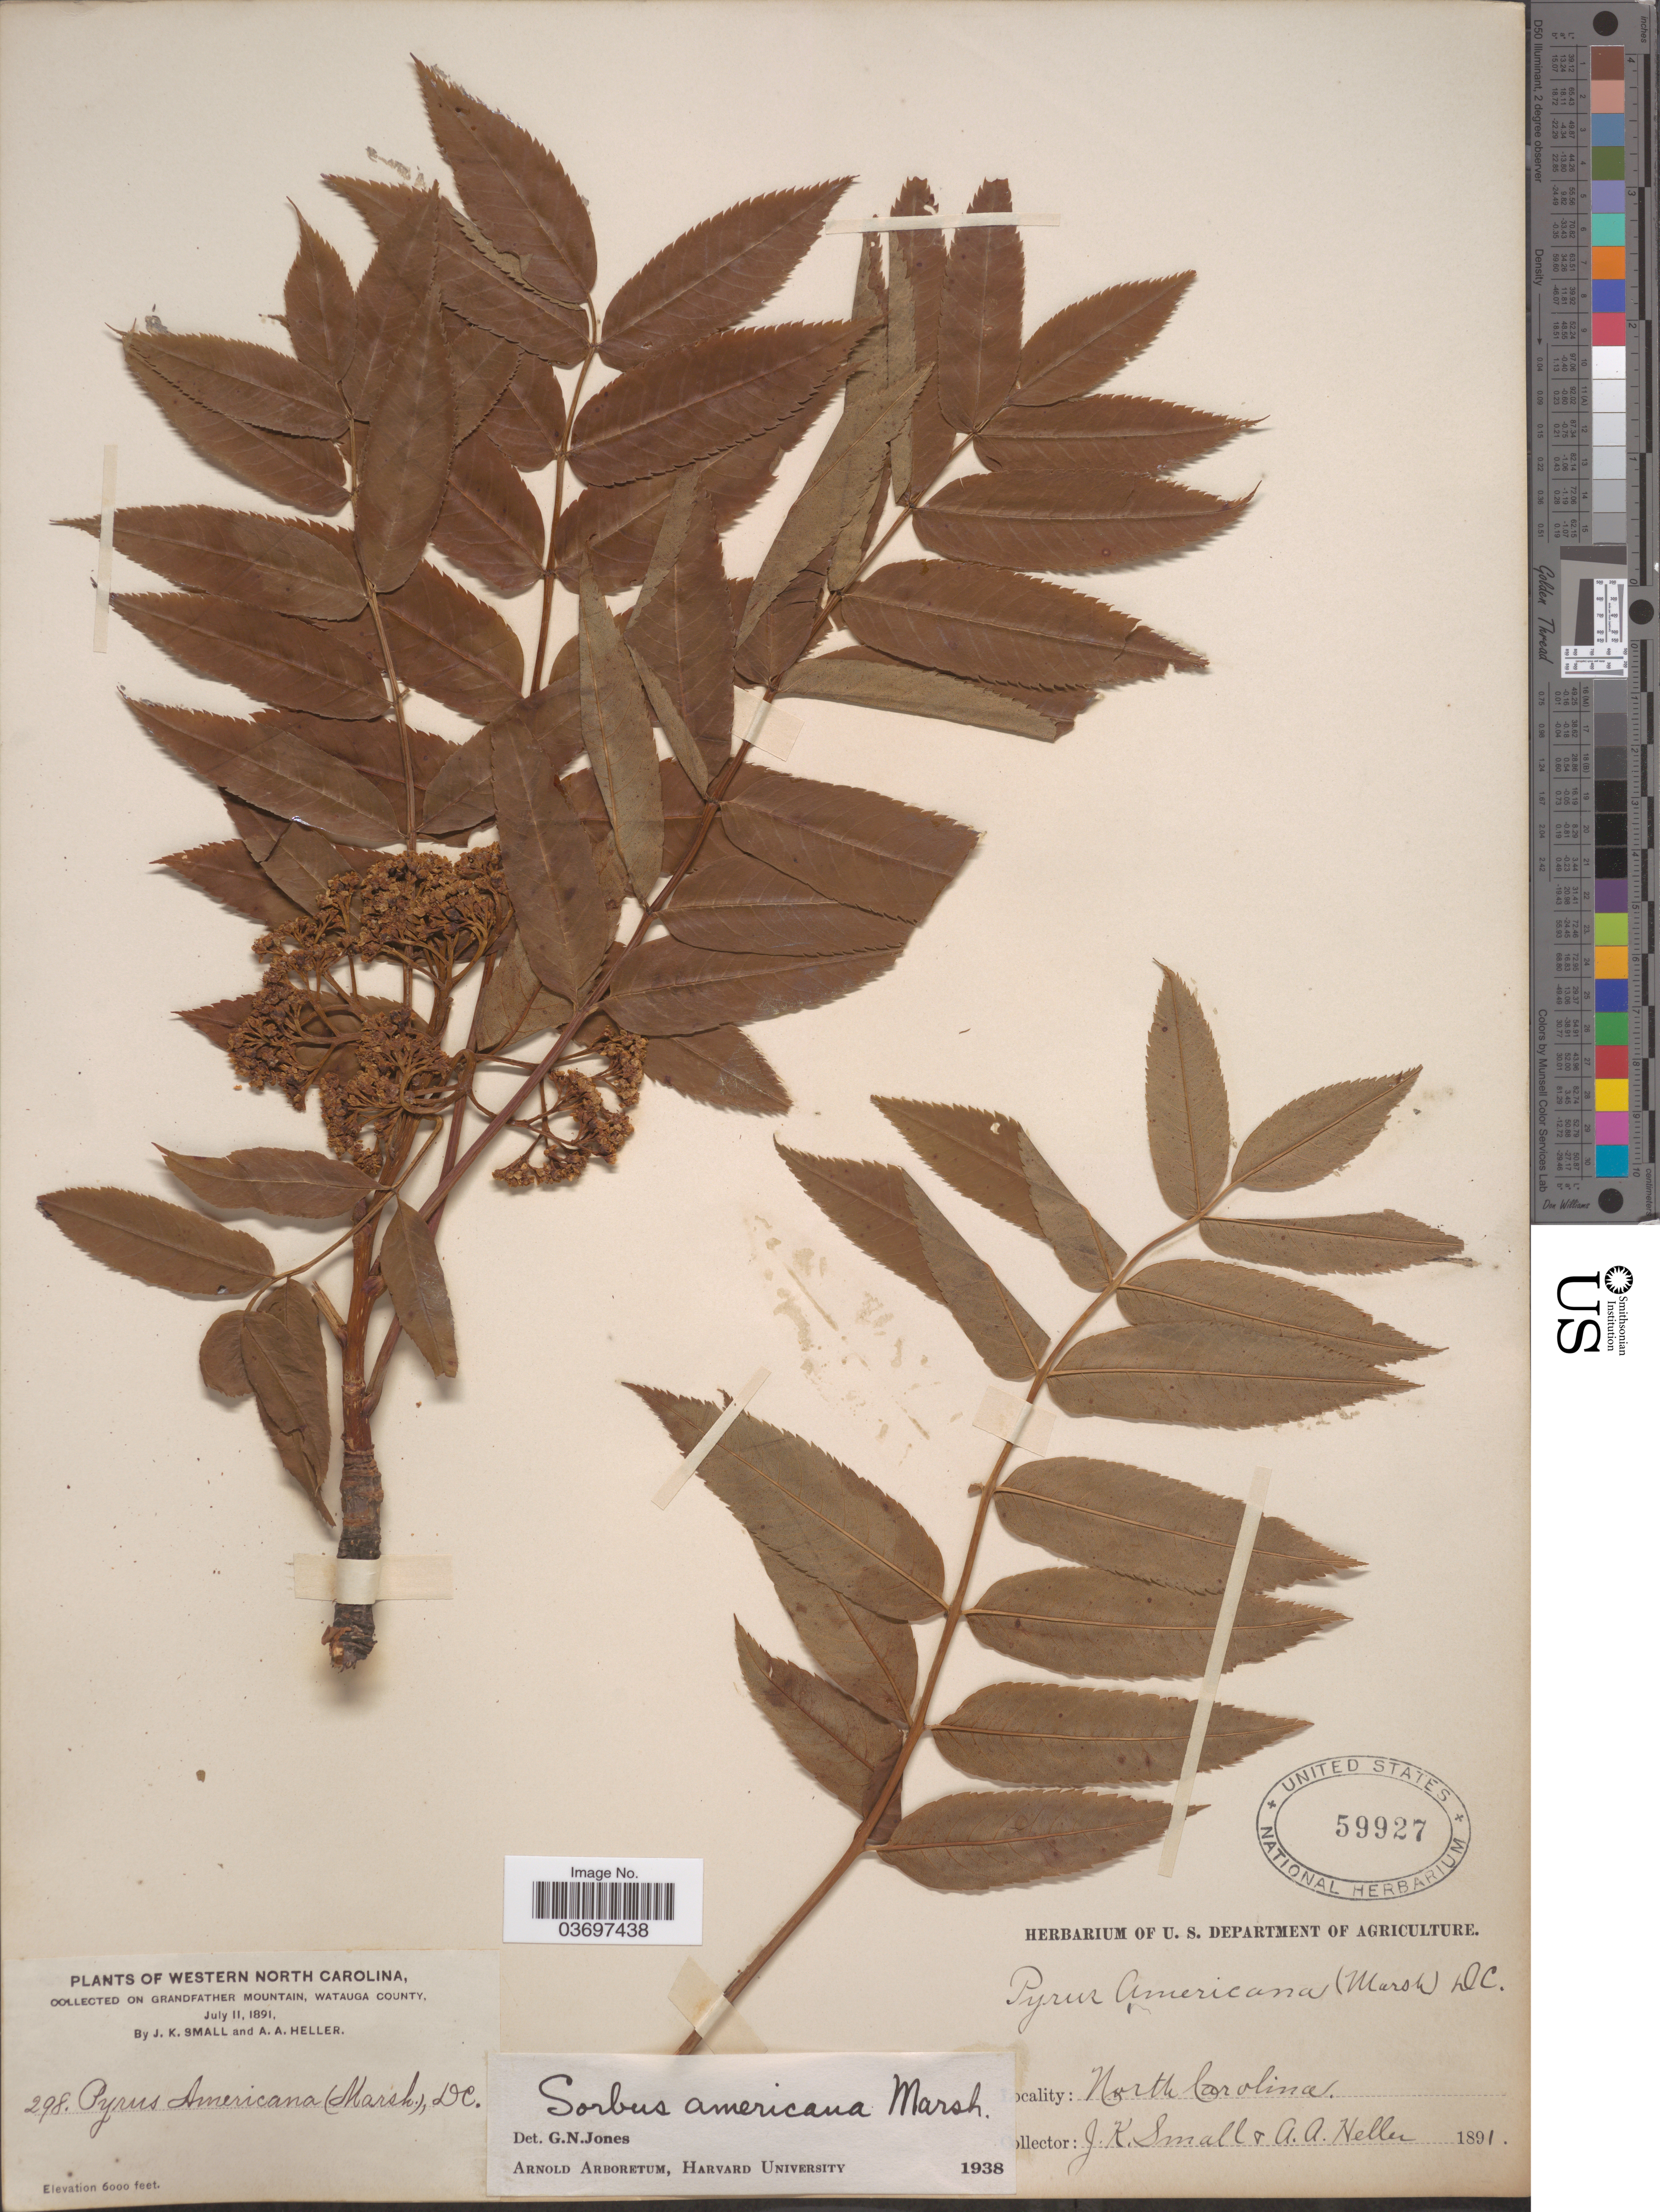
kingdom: Plantae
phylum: Tracheophyta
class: Magnoliopsida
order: Rosales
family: Rosaceae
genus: Sorbus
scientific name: Sorbus americana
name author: Marshall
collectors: J. K. Small & A. A. Heller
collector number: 298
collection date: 1891-07-11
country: United States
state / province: North Carolina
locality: Western North Carolina. On Grandfather Mountain, Watauga County.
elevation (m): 1829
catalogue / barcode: US 59927